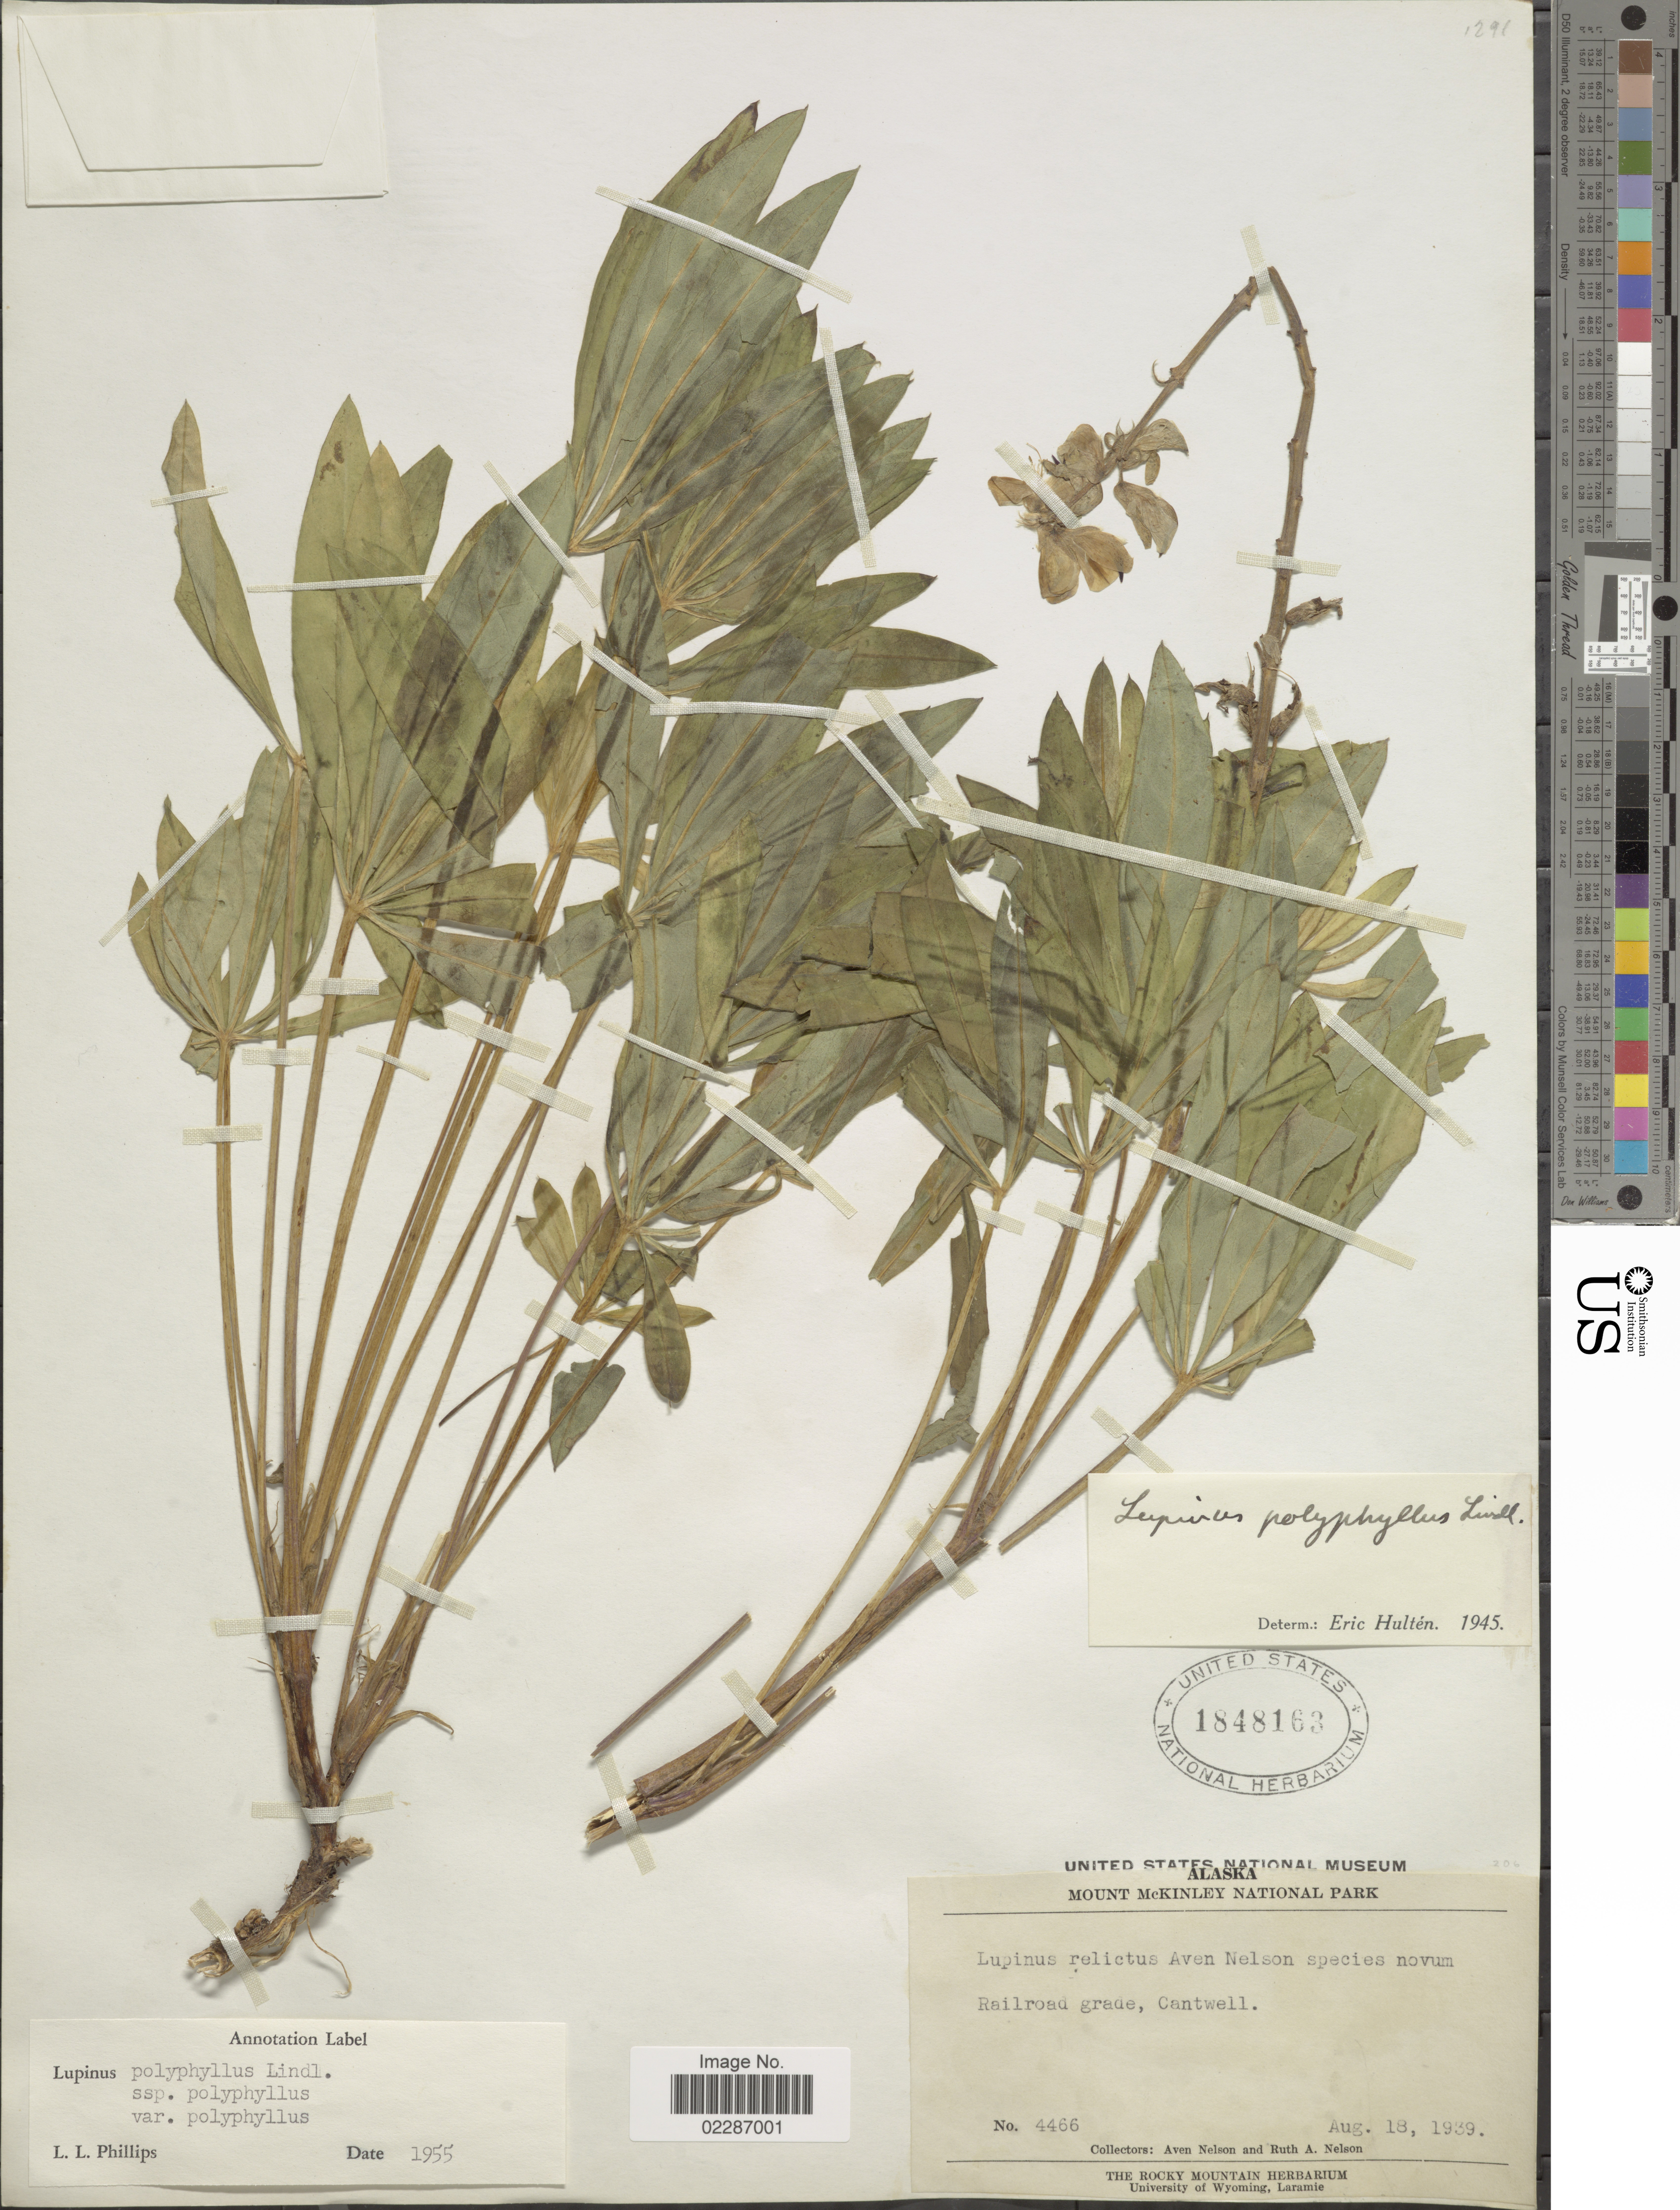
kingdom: Plantae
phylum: Tracheophyta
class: Magnoliopsida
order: Fabales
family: Fabaceae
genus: Lupinus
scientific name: Lupinus polyphyllus subsp. polyphyllus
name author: Lindl.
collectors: A. Nelson & R. A. Nelson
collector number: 4466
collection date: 1939-08-18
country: United States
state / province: Alaska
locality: Mount McKinley National Park, Raolroad grade, Cantwell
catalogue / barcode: US 1848163